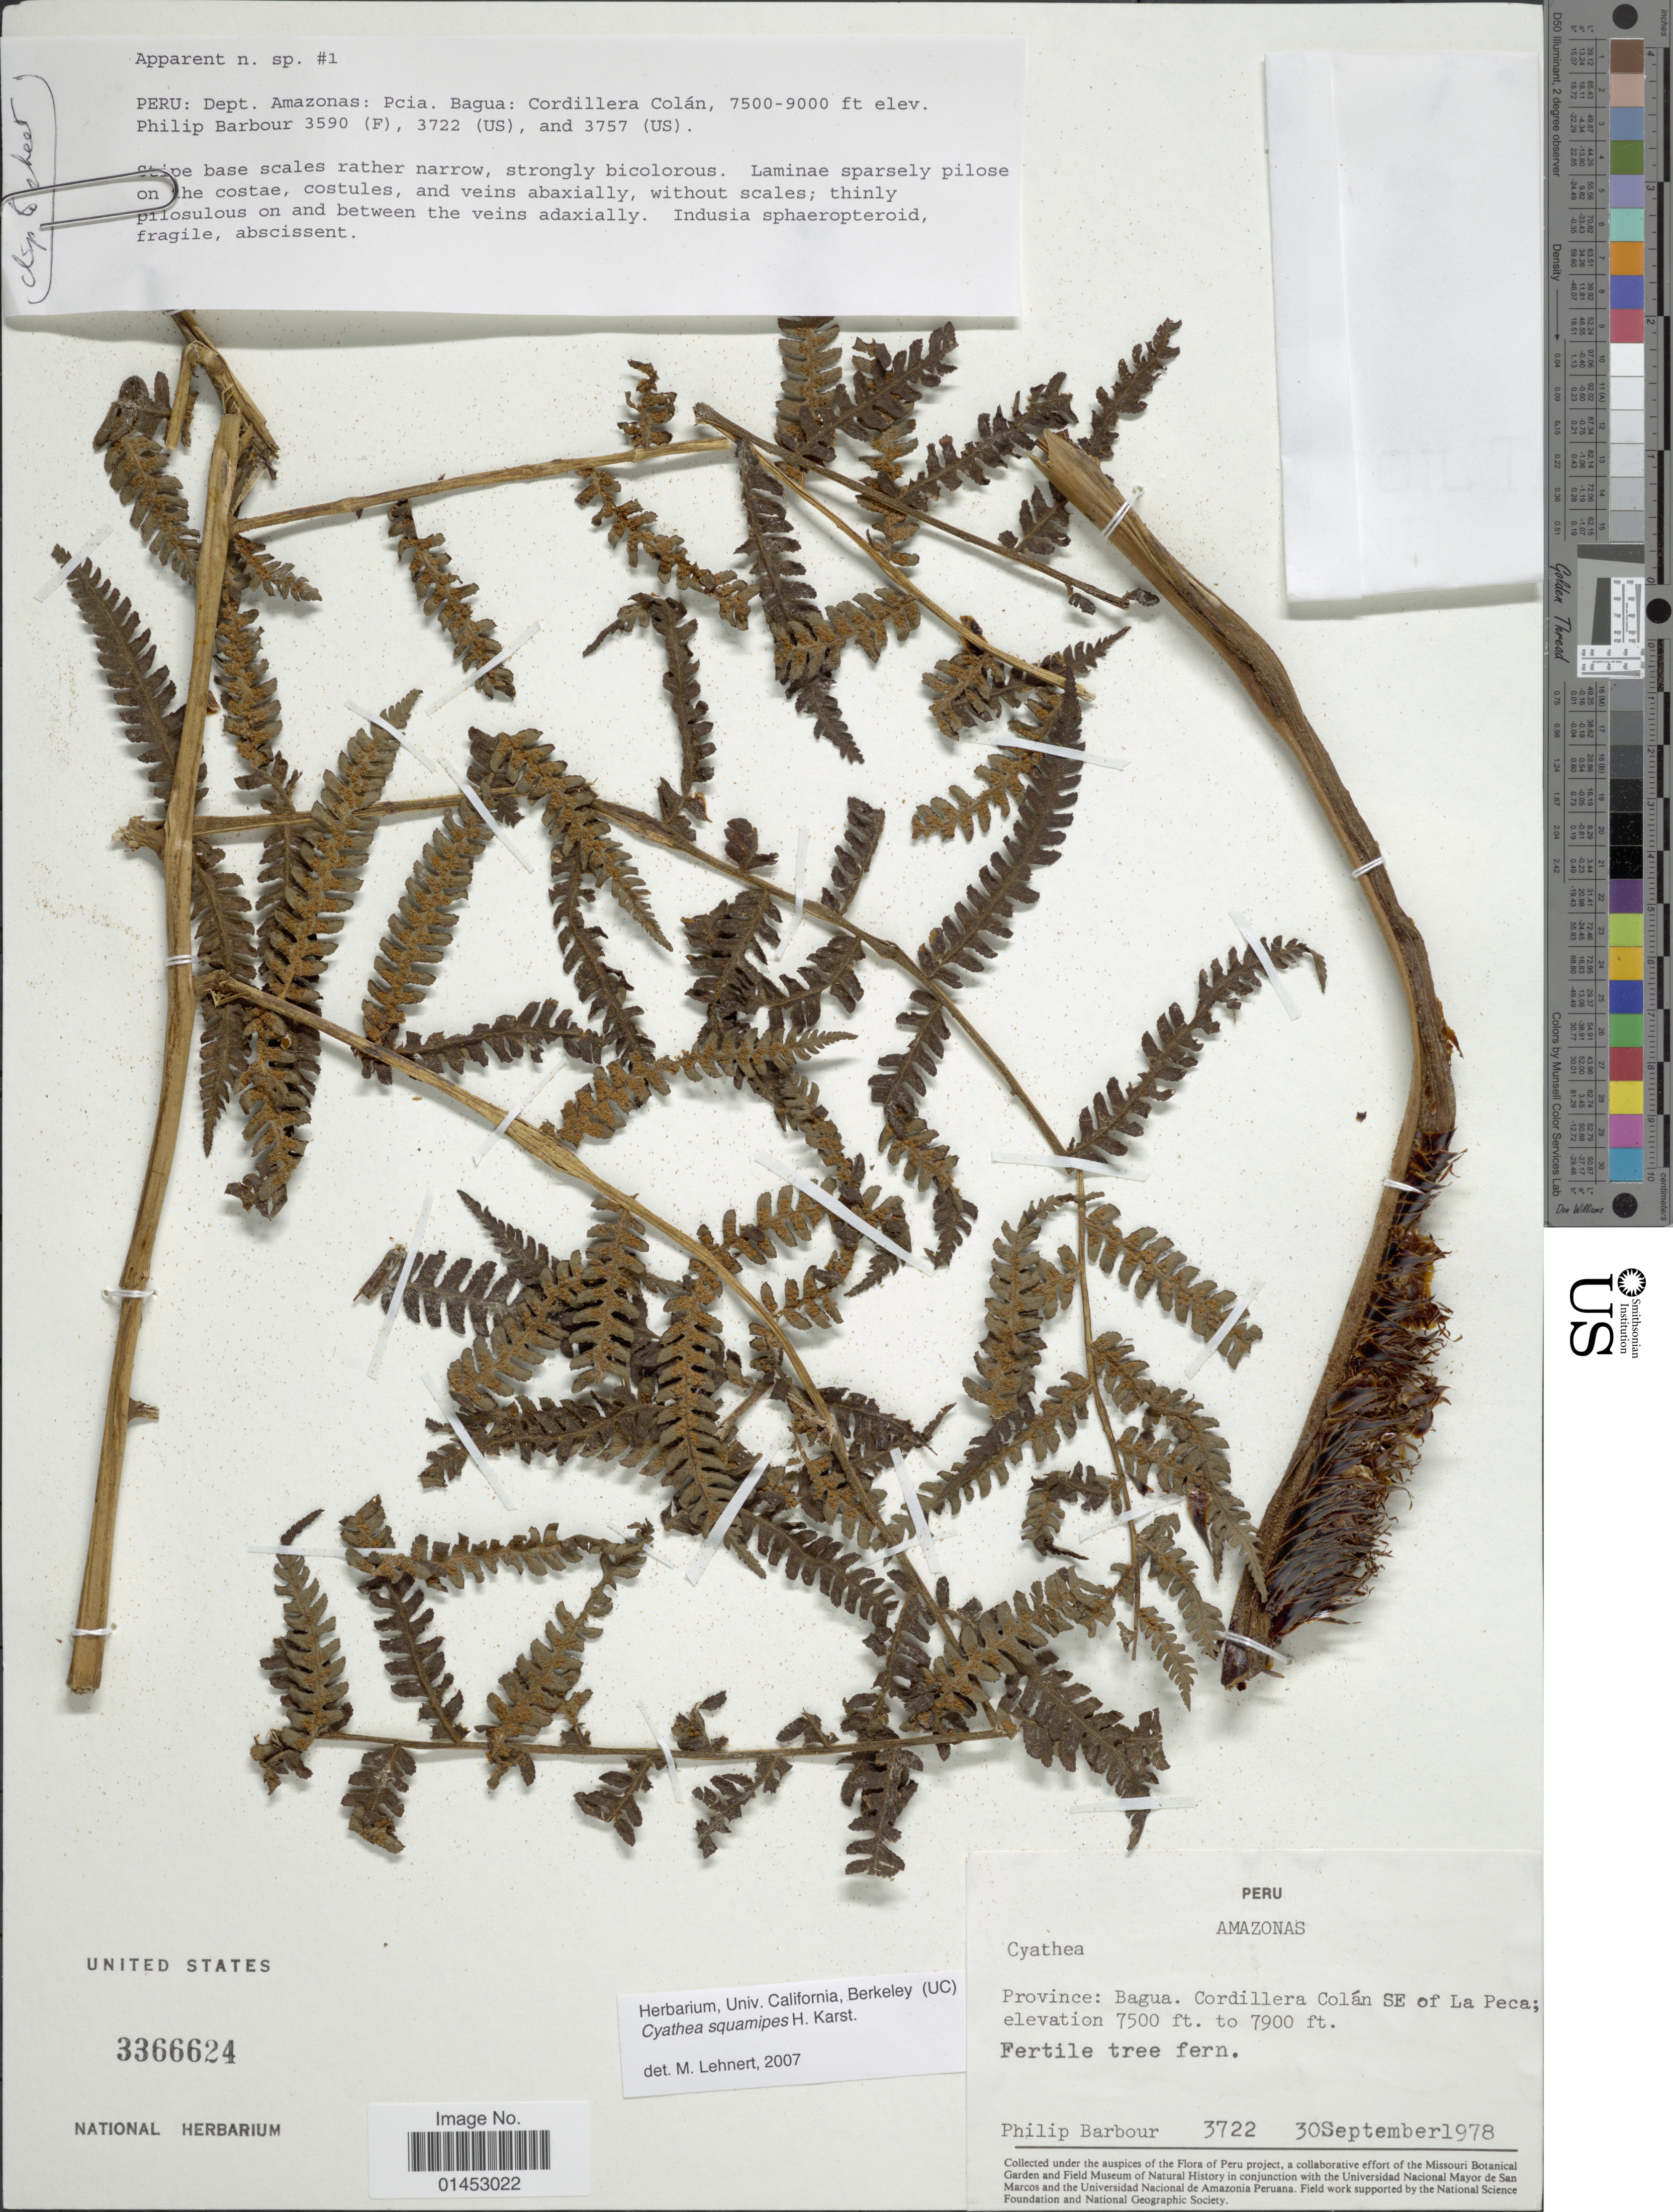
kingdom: Plantae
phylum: Tracheophyta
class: Polypodiopsida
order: Cyatheales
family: Cyatheaceae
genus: Cyathea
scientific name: Cyathea squamipes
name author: H. Karst.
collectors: P. Barbour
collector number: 3722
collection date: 1978-09-30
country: Peru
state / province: Amazonas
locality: Province: Bagua. Cordillera Colán SE of La Peca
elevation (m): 2286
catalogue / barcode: US 3366624